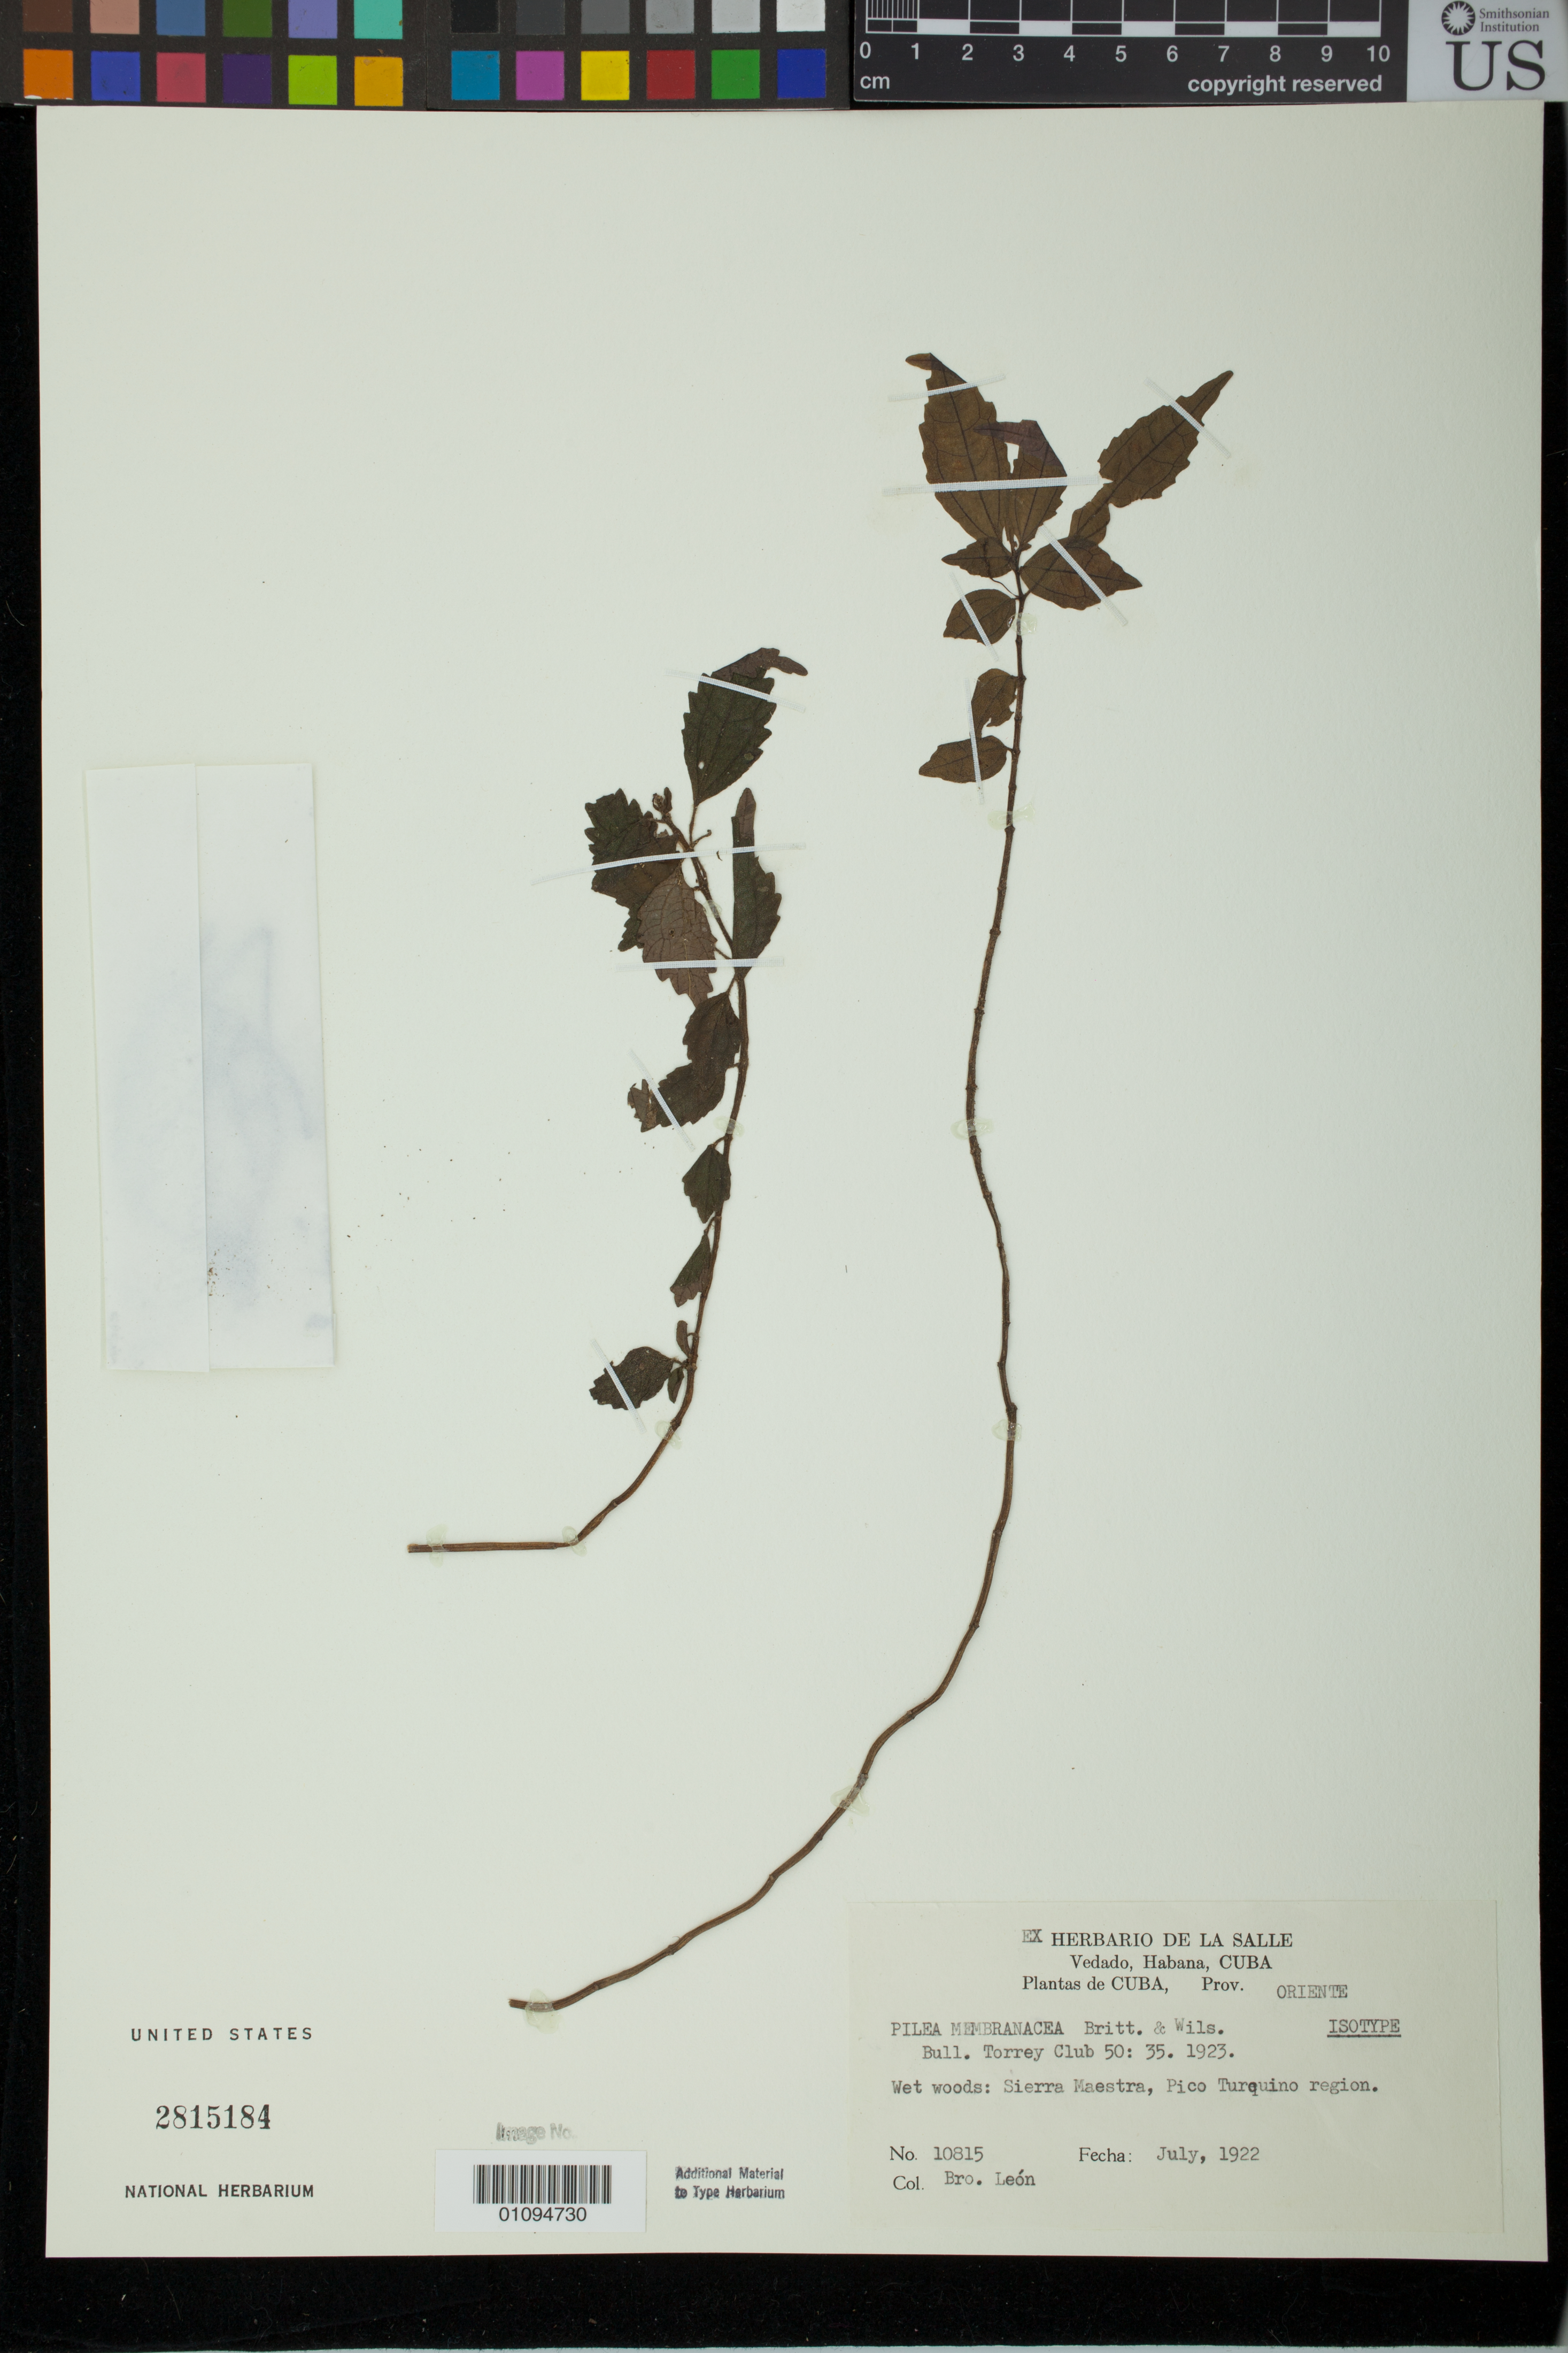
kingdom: Plantae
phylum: Tracheophyta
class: Magnoliopsida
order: Rosales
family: Urticaceae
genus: Pilea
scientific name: Pilea membranacea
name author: Britton & P. Wilson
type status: Isotype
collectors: Bro. León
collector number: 10815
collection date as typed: Jul 1922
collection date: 1922-07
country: Cuba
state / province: Oriente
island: Greater Antilles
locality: Sierra Maestra.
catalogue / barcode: US 2815184